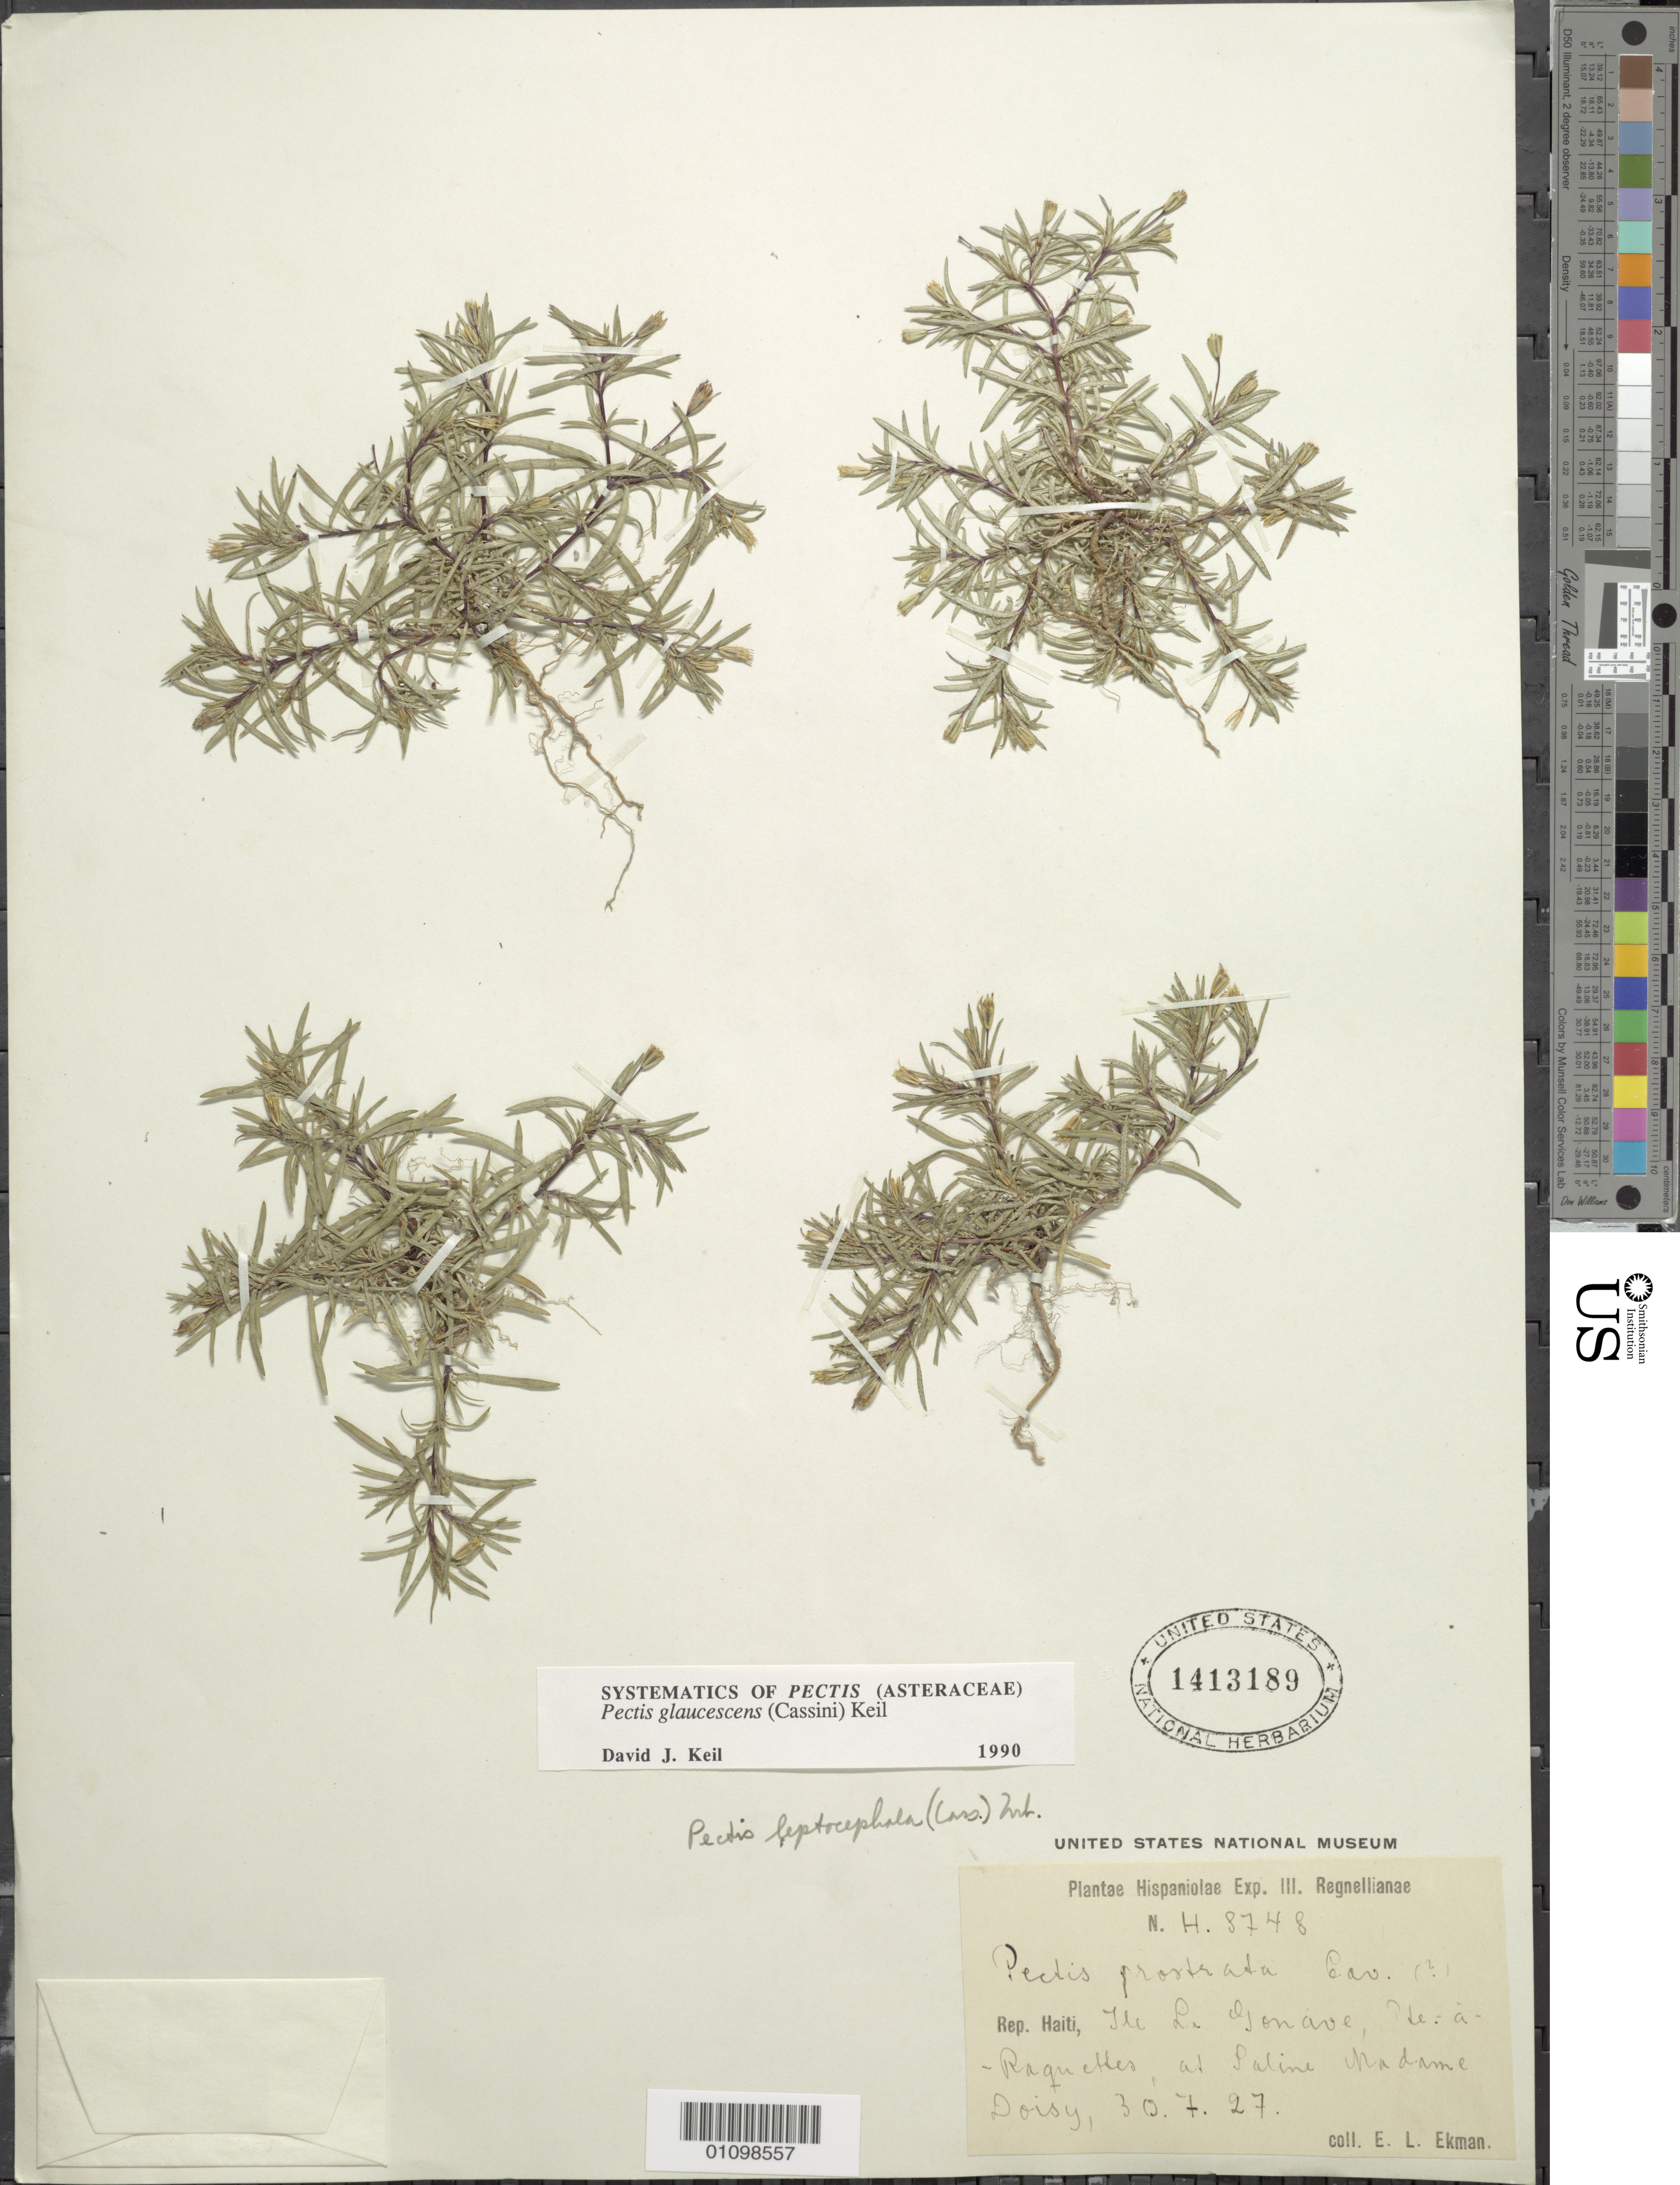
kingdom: Plantae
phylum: Tracheophyta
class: Magnoliopsida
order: Asterales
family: Asteraceae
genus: Pectis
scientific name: Pectis glaucescens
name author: (Cass.) D.J. Keil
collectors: E. L. Ekman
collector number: H 8748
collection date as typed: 30 Jul 1927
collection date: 1927-07-30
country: Haiti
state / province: Grand'Anse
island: Hispaniola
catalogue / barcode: US 1413189